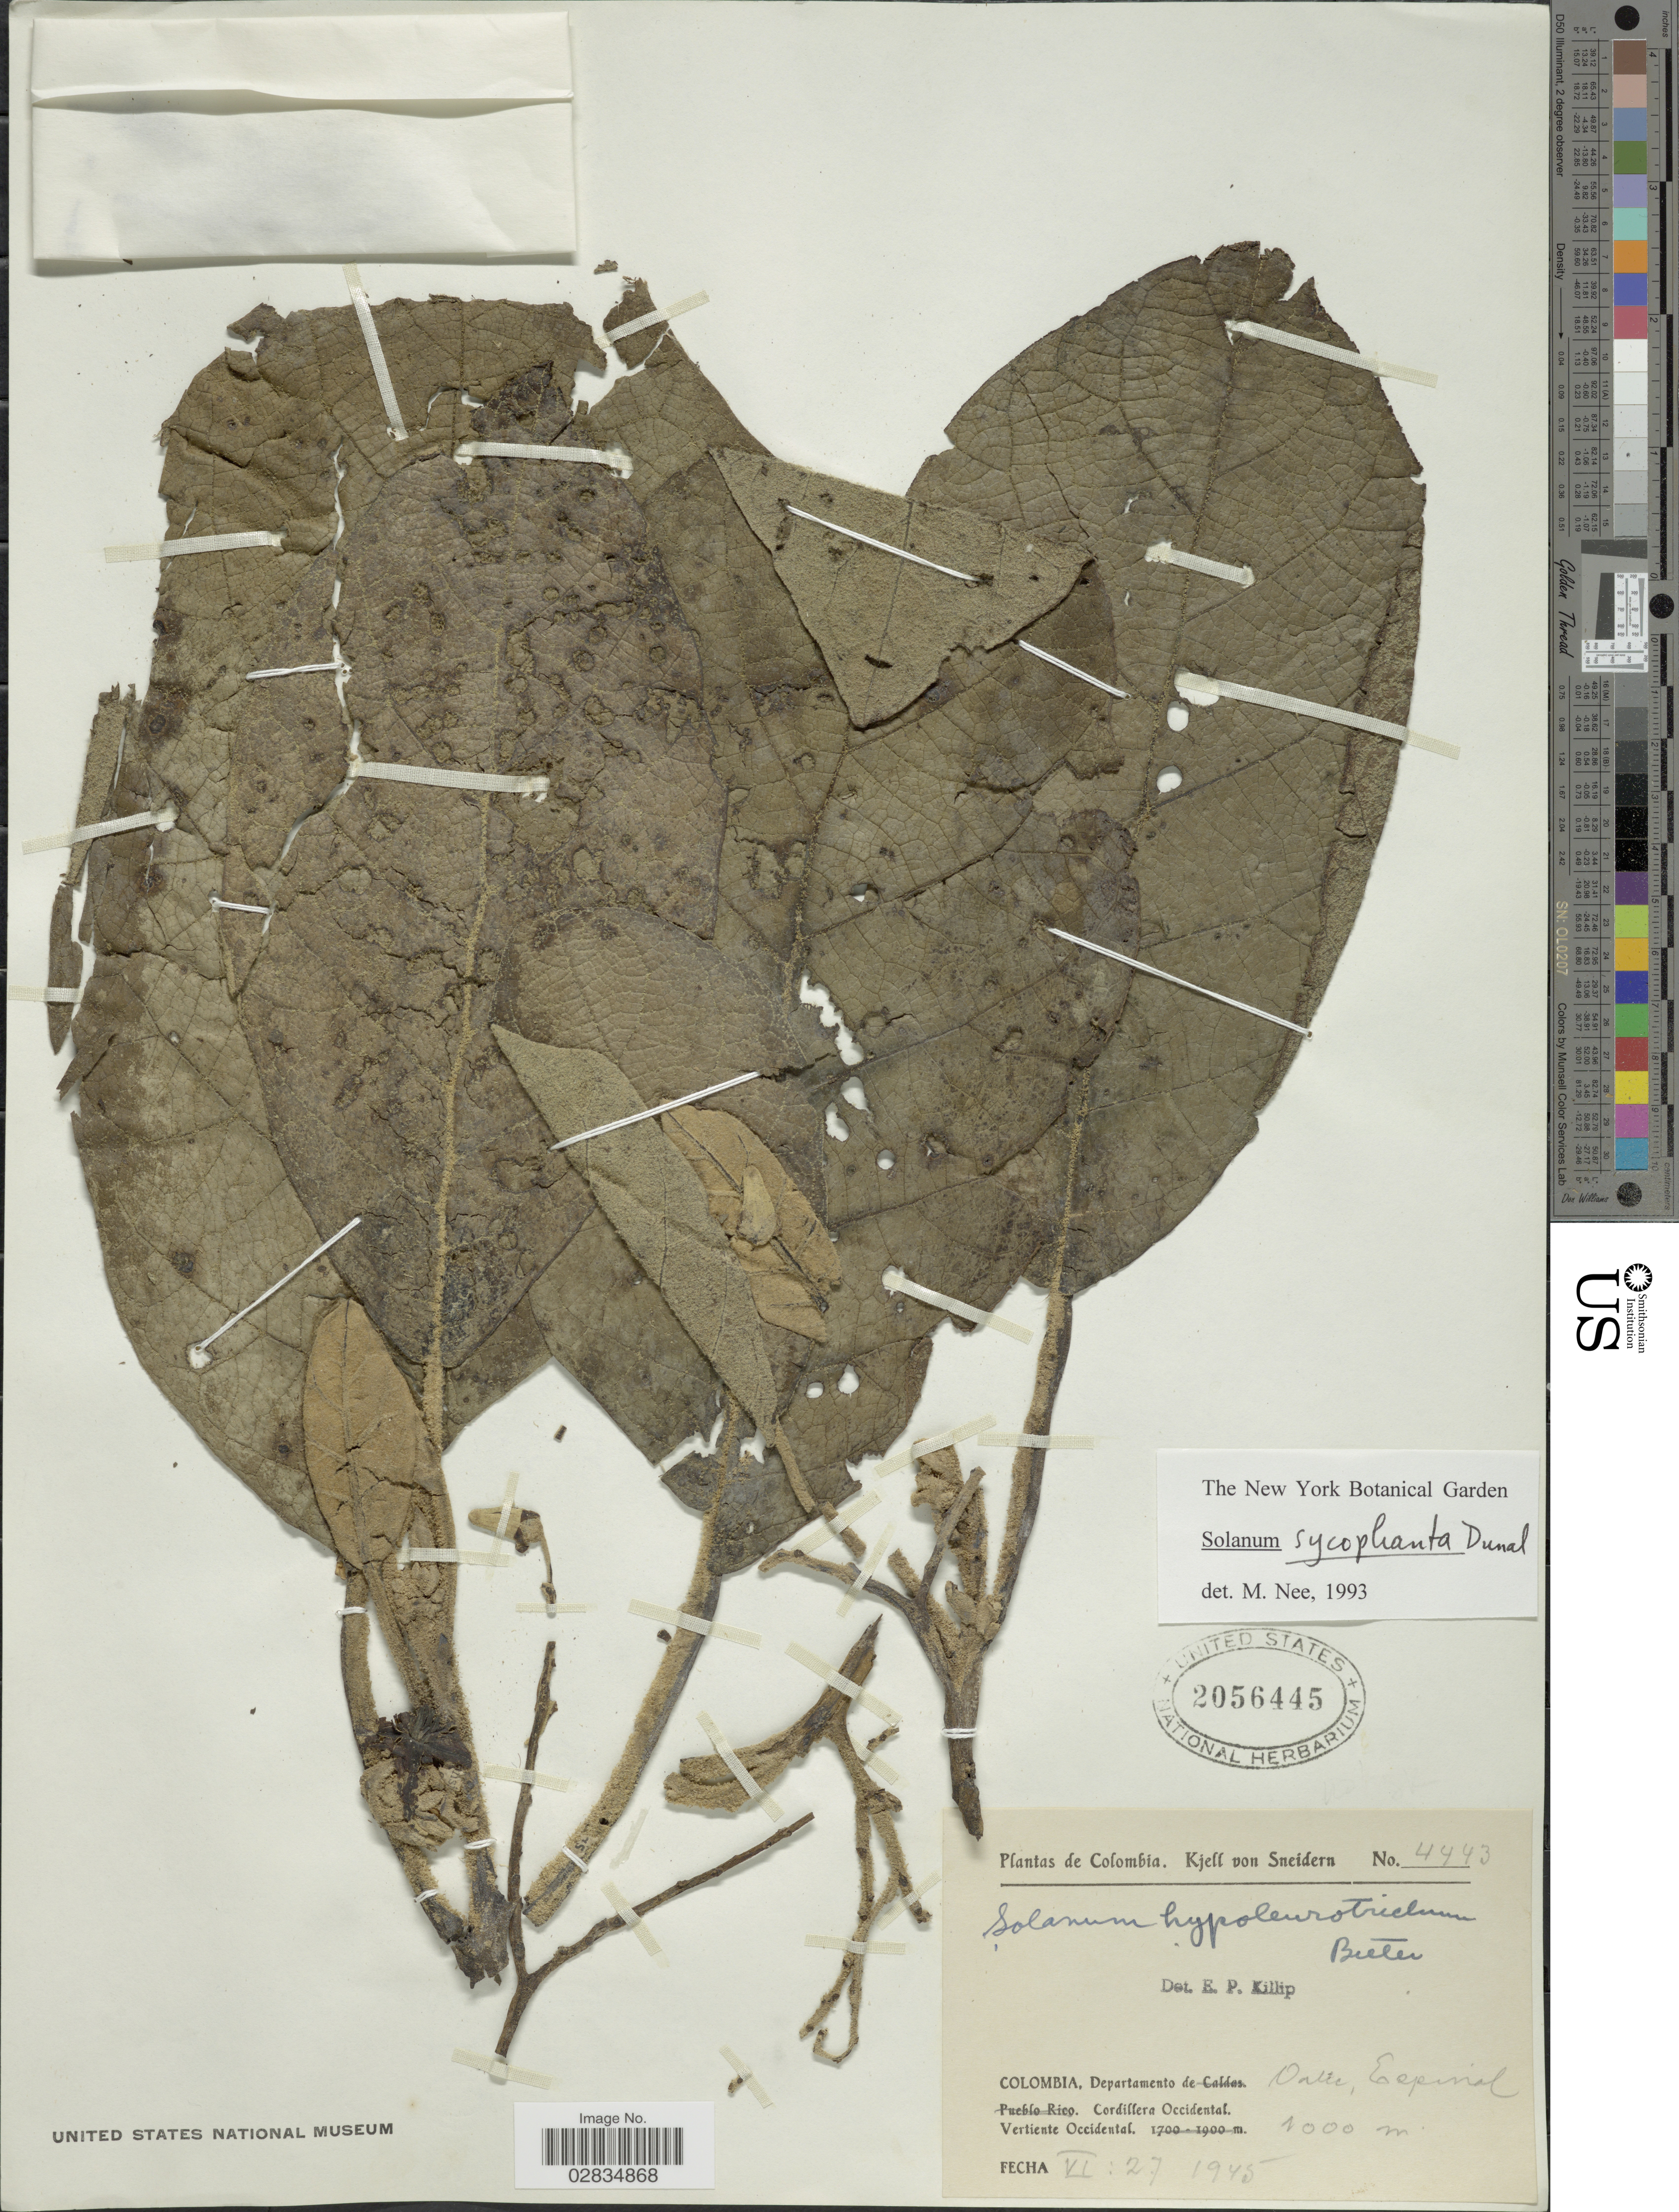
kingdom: Plantae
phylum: Tracheophyta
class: Magnoliopsida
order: Solanales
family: Solanaceae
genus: Solanum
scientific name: Solanum sycophanta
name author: Dunal in DC.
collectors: K. von Sneidern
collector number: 4443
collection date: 1945-06-27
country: Colombia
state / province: Valle del Cauca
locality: Departamento de Valle, Espinal, Cordillera Occidental, Vertiente Occidental.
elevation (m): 1000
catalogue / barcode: US 2056445